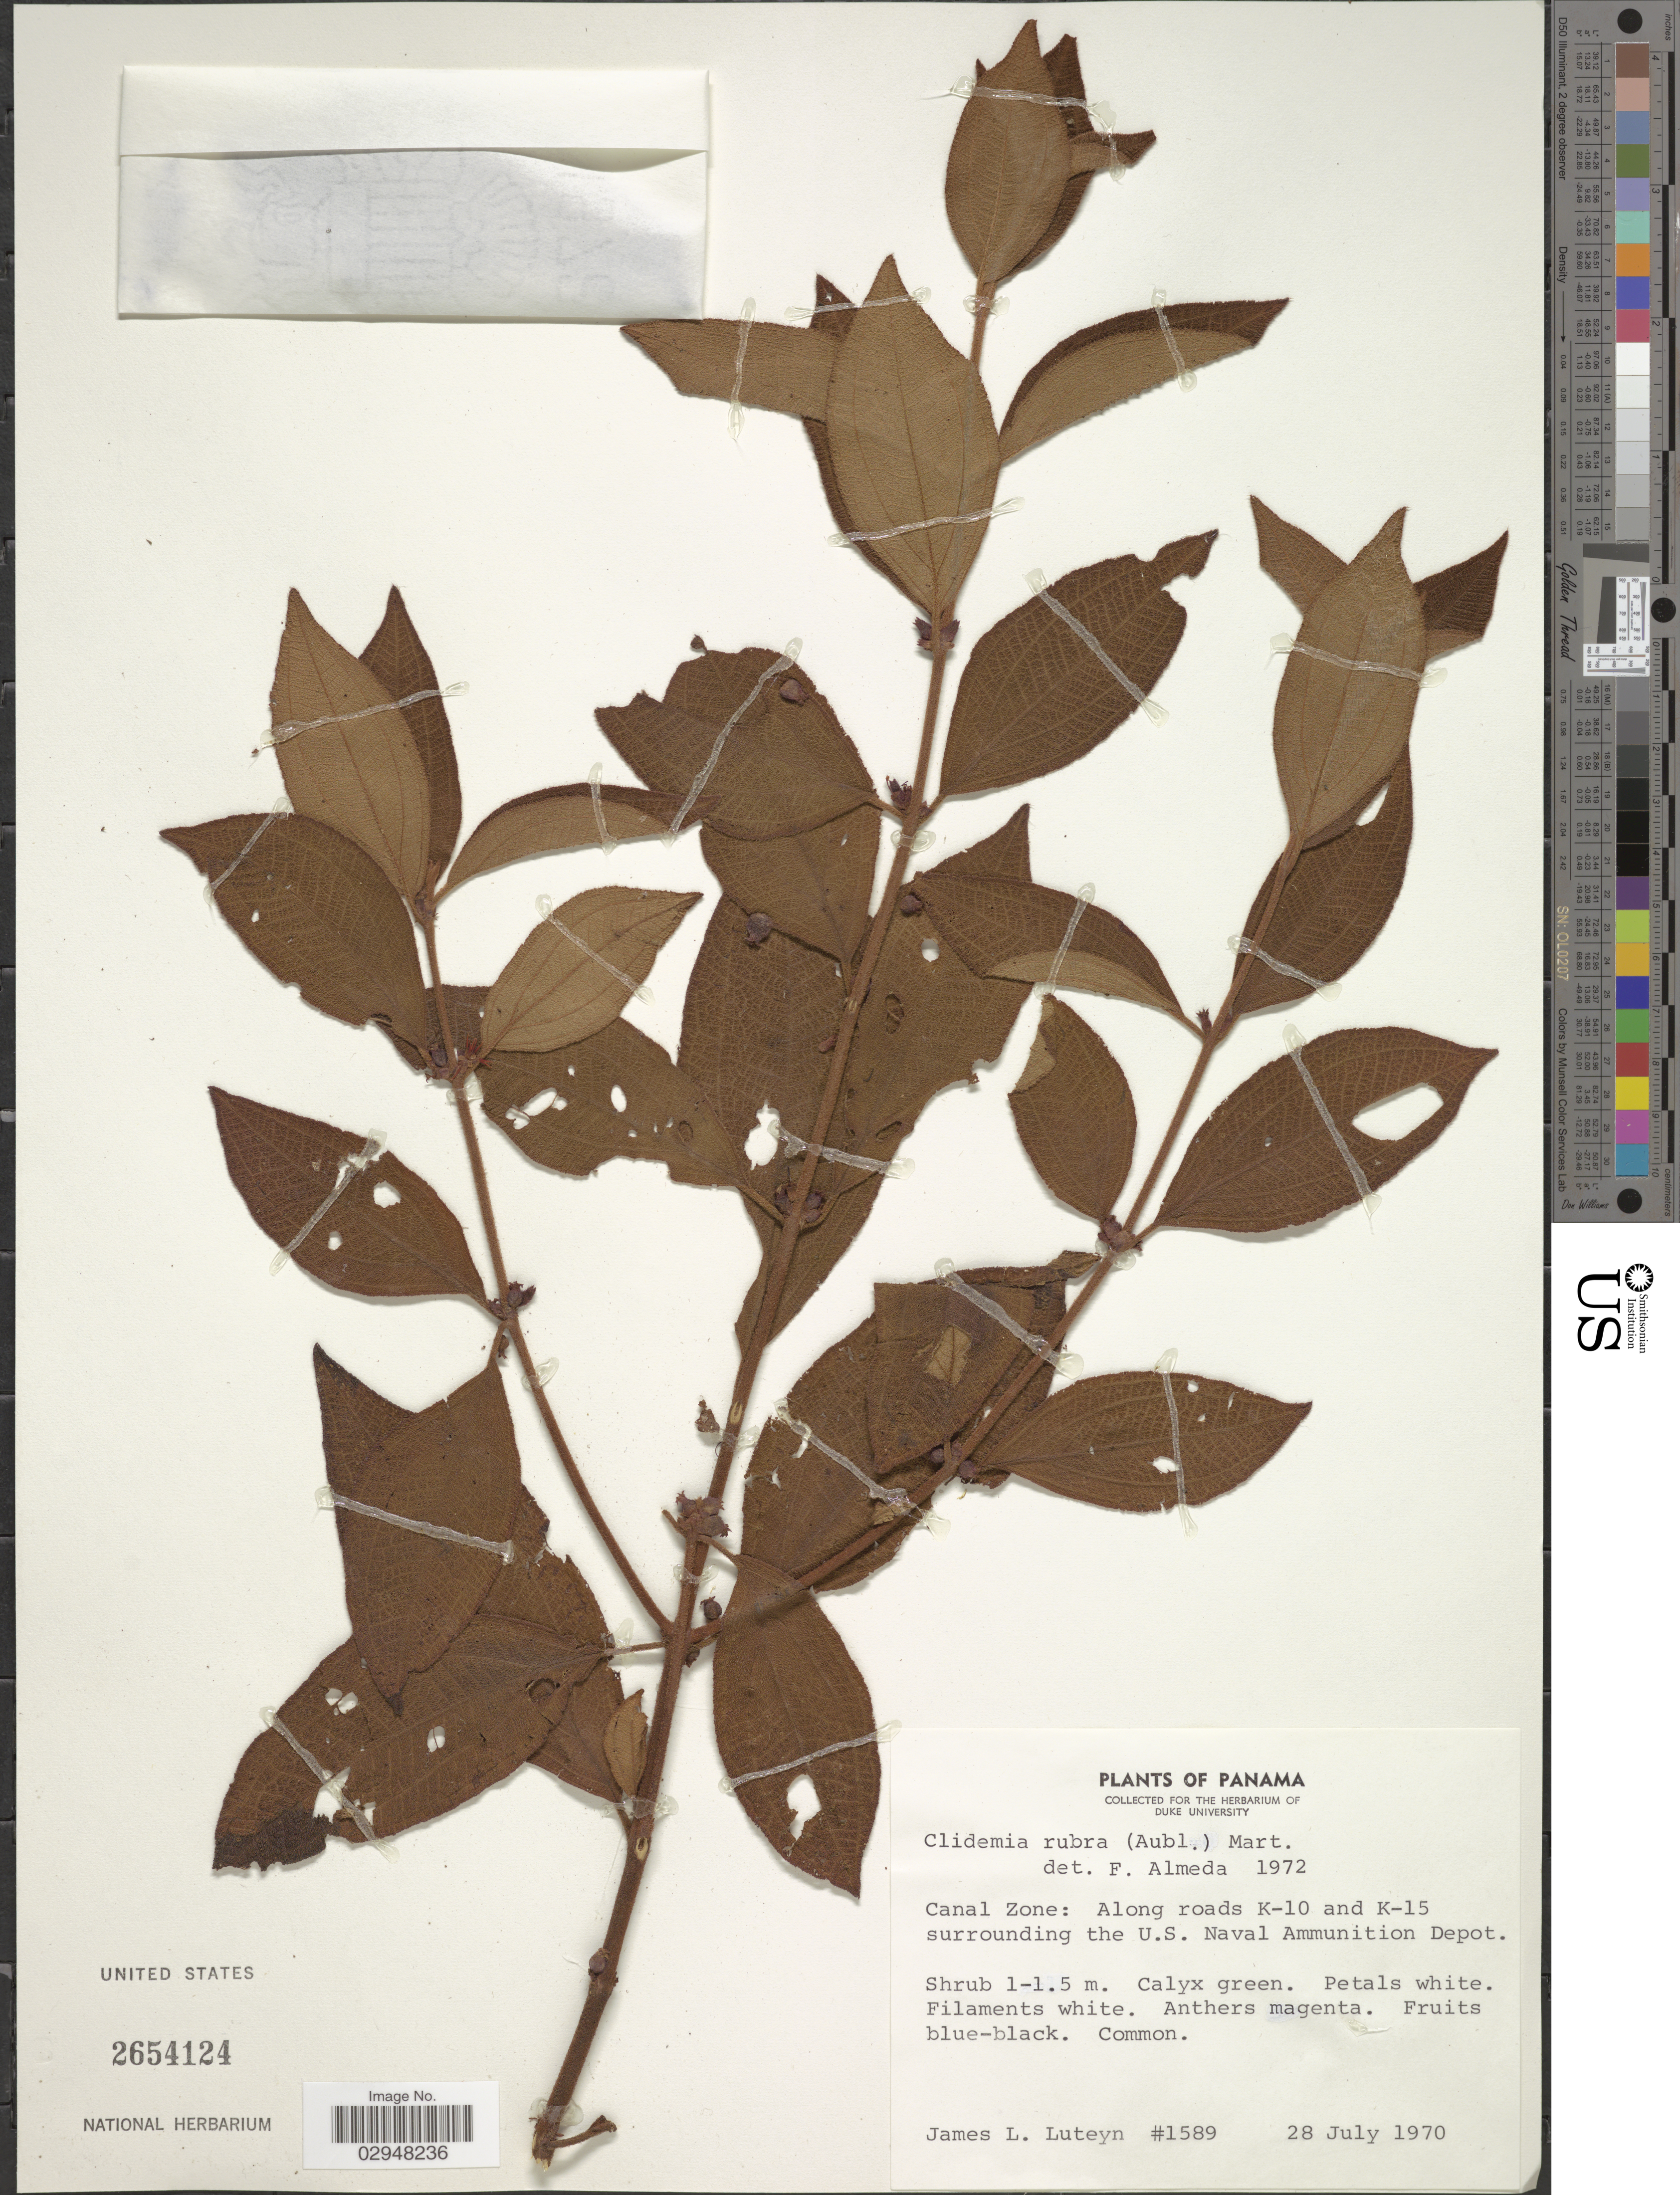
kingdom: Plantae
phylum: Tracheophyta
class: Magnoliopsida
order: Myrtales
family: Melastomataceae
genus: Clidemia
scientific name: Clidemia rubra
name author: (Aubl.) Mart.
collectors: J. Luteyn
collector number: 1589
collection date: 1970-07-28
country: Panama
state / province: Colón / Panamá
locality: Canal Zone: Along roads K-10 and K-15 surrounding the U.S. Naval Ammunition Depot.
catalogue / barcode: US 2654124